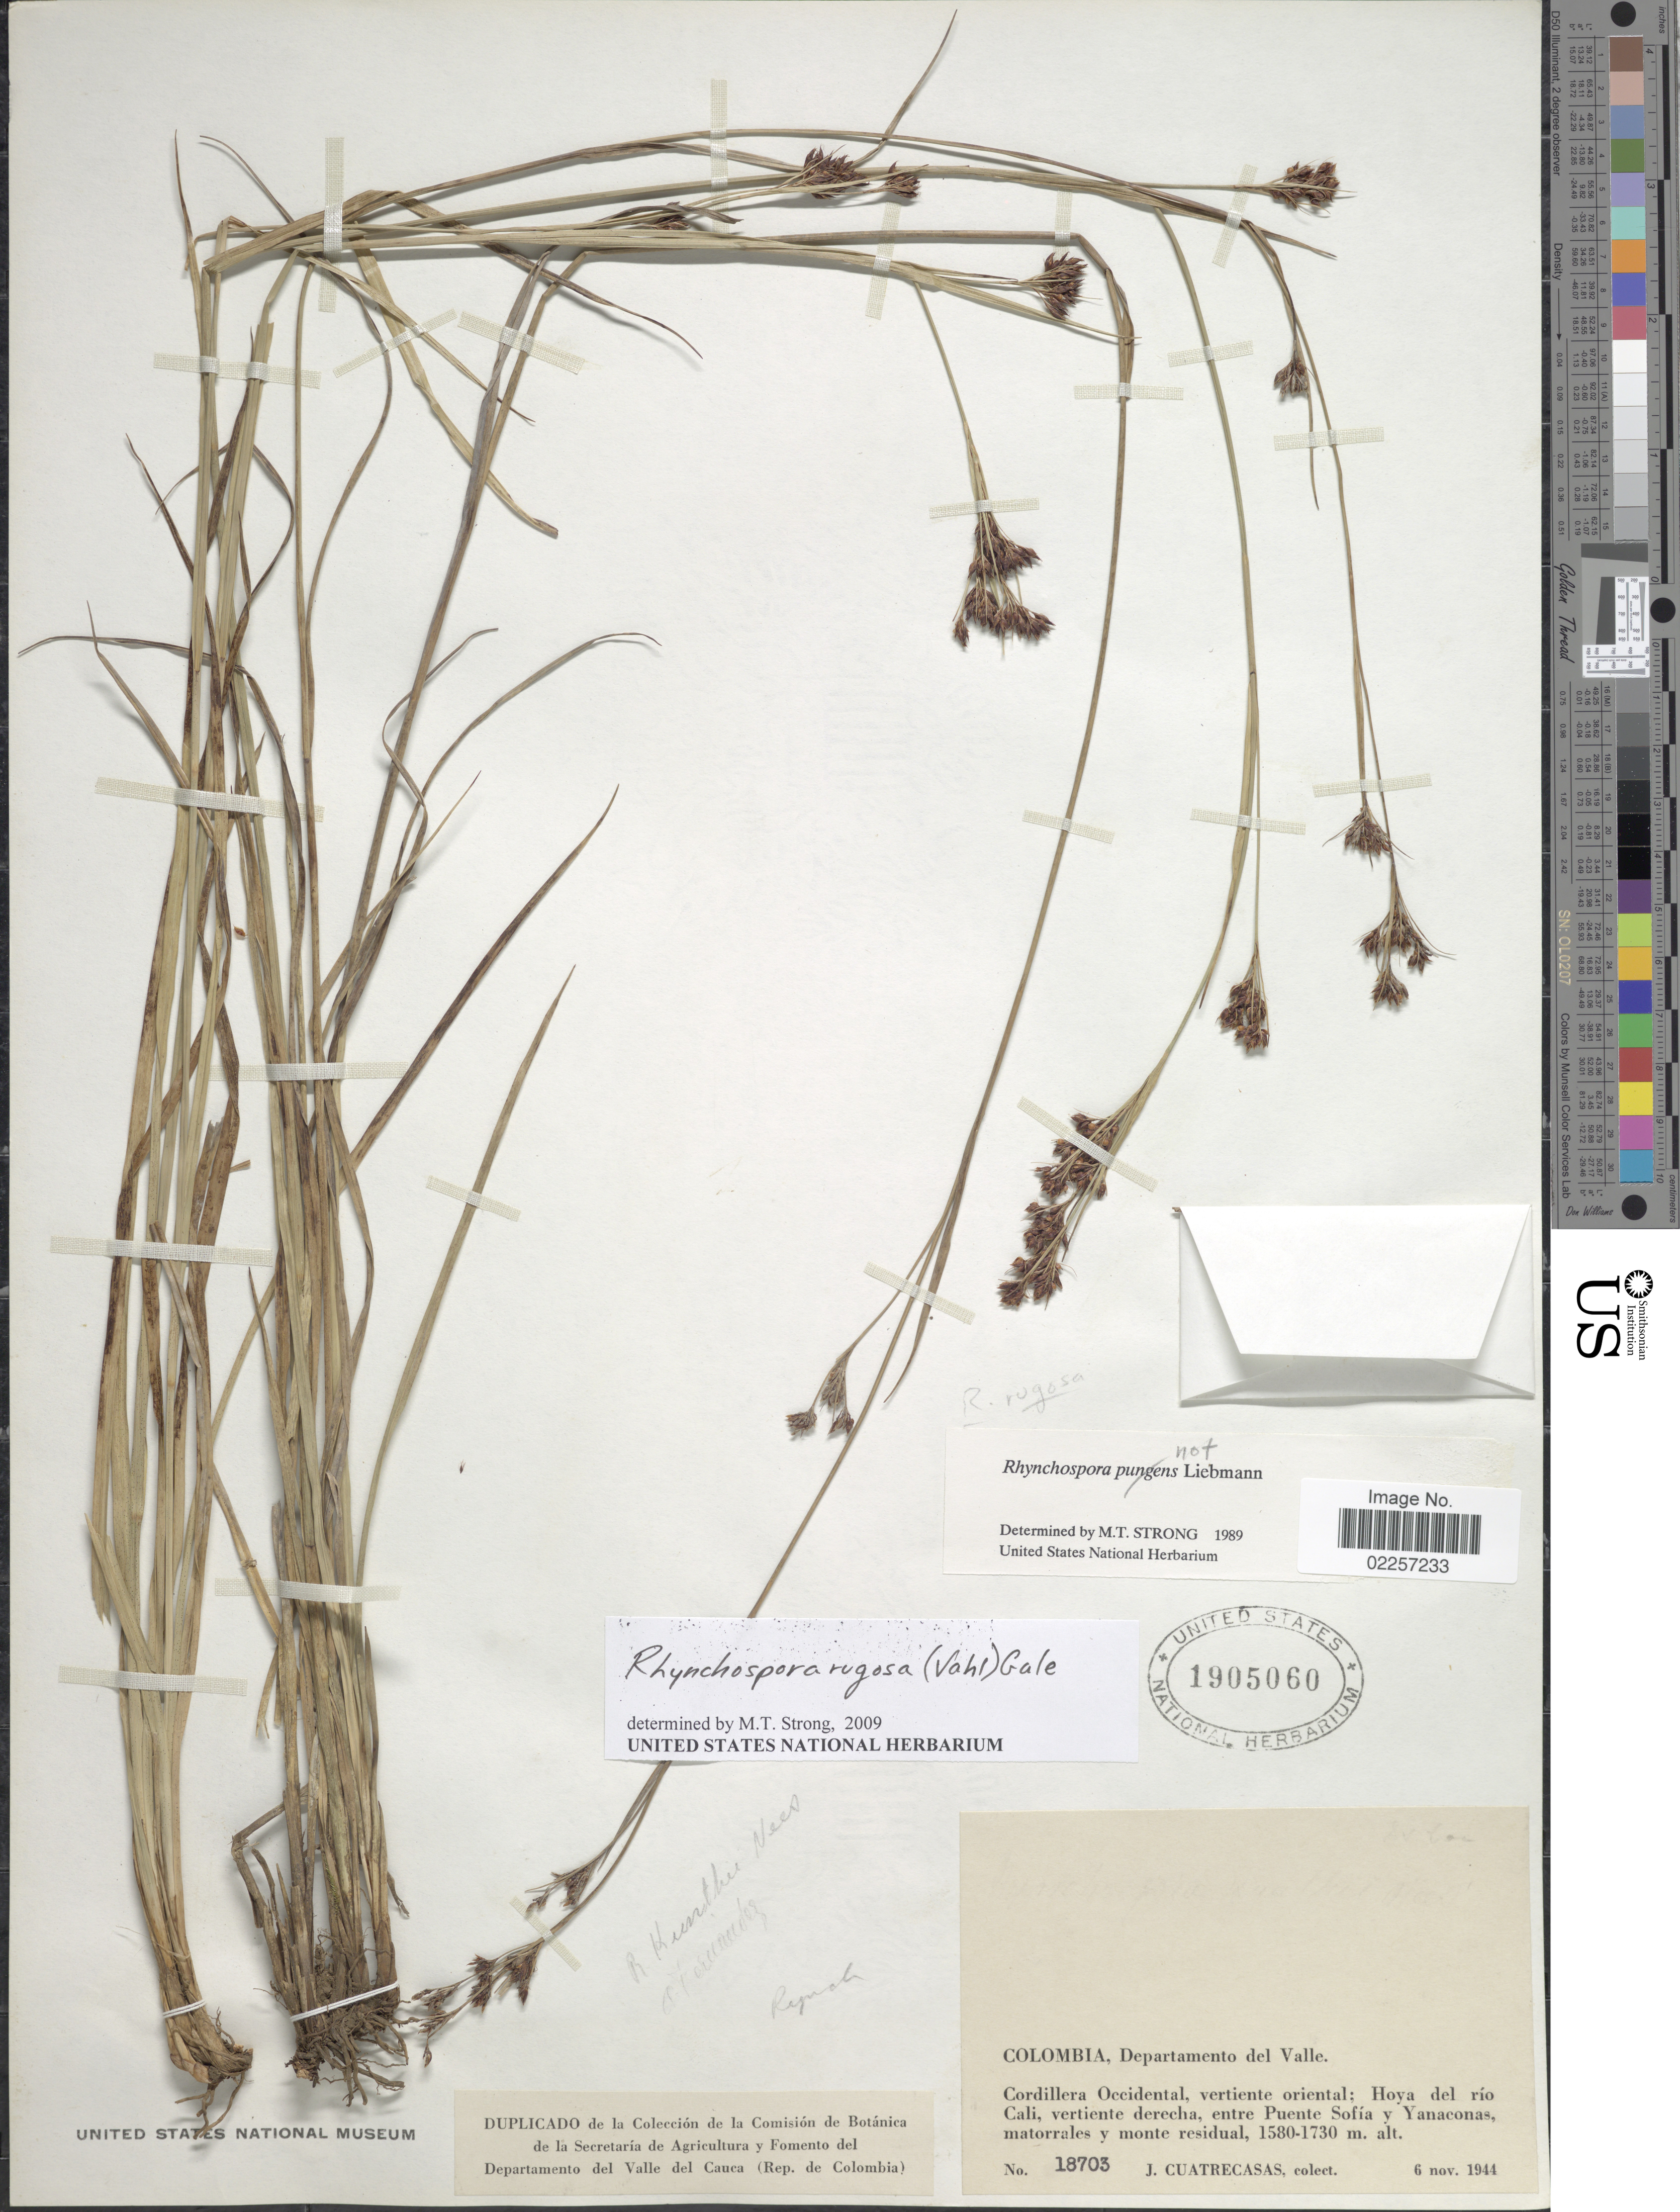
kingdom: Plantae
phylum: Tracheophyta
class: Liliopsida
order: Poales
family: Cyperaceae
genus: Rhynchospora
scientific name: Rhynchospora rugosa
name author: (Vahl) Gale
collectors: J. Cuatrecasas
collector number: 18703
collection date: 1944-11-06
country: Colombia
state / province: Valle del Cauca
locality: Departamento del Valle, Cordillera Occidental, vertiente oriental; Hoya del rio Cali, vertiente derecha, entre Puente Sofia y Yanaconas, matorrales y monte residual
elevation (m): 1580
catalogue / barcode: US 1905060